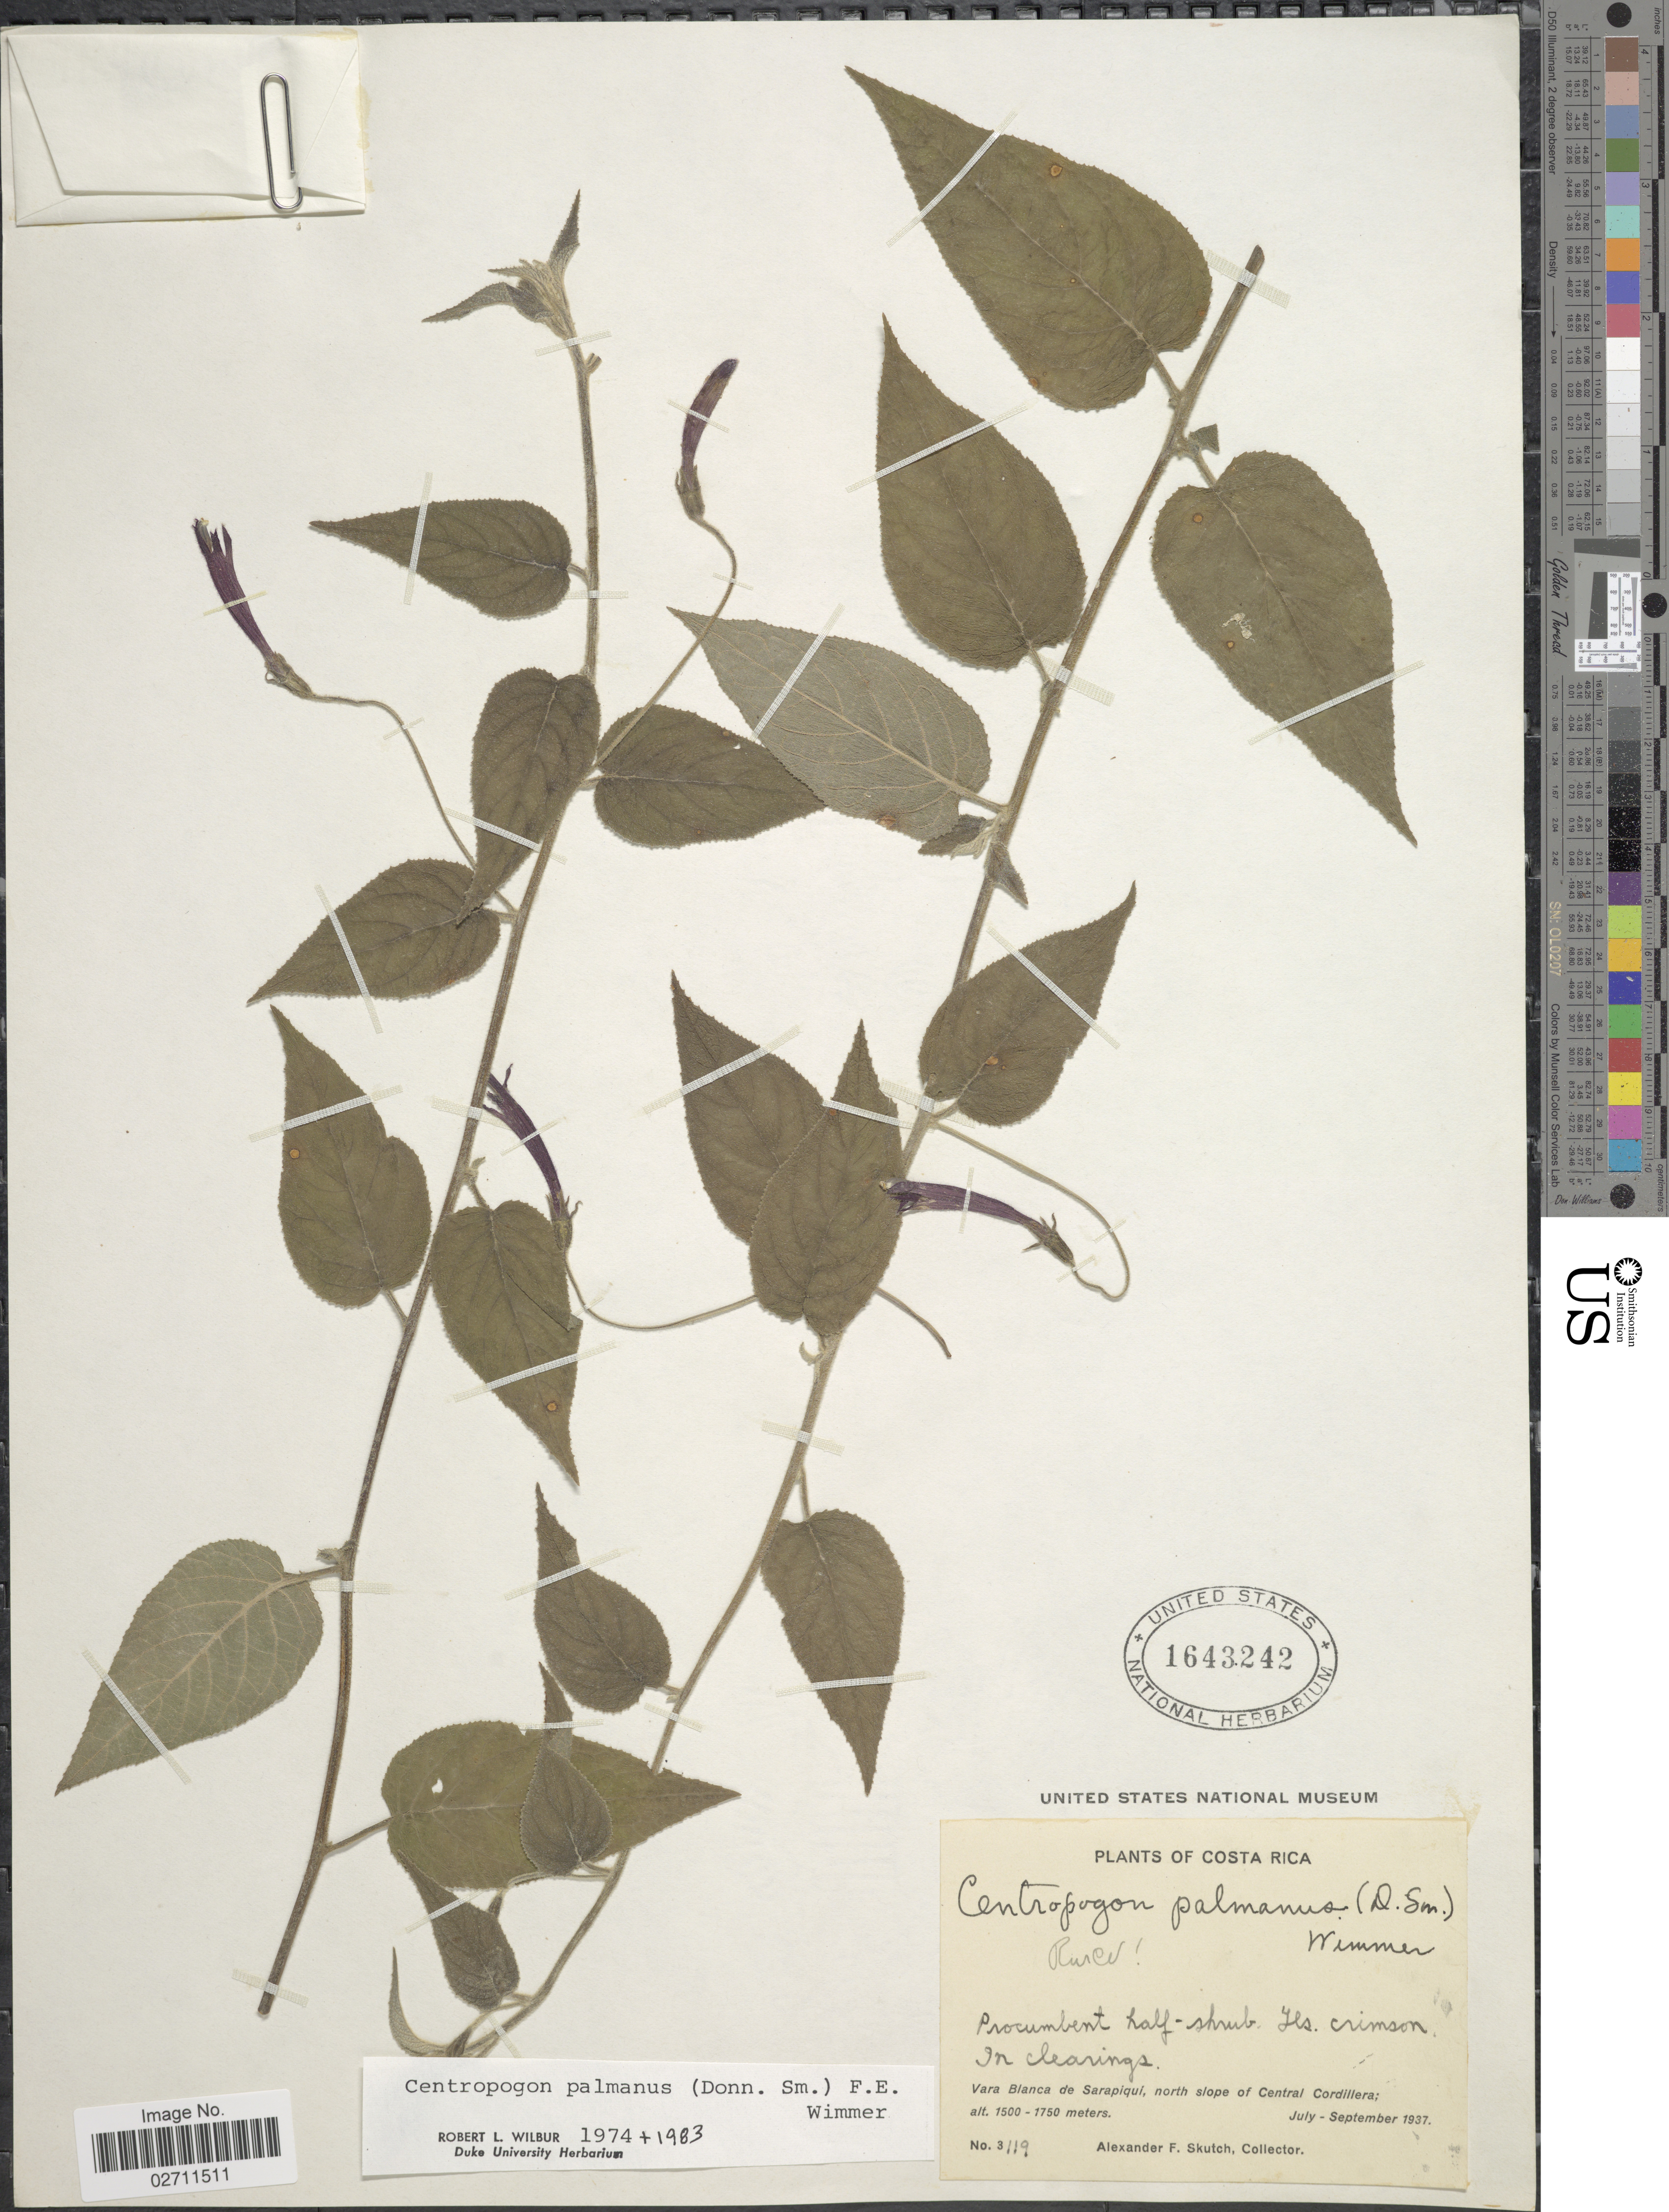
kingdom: Plantae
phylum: Tracheophyta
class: Magnoliopsida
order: Asterales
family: Campanulaceae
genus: Centropogon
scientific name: Centropogon palmanus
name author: (Donn. Sm.) E. Wimm.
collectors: A. F. Skutch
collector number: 3119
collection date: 1937-07/1937-09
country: Costa Rica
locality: Vara Blanca de Sarapiqui, north slope of Central Cordillera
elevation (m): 1500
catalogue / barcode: US 1643242